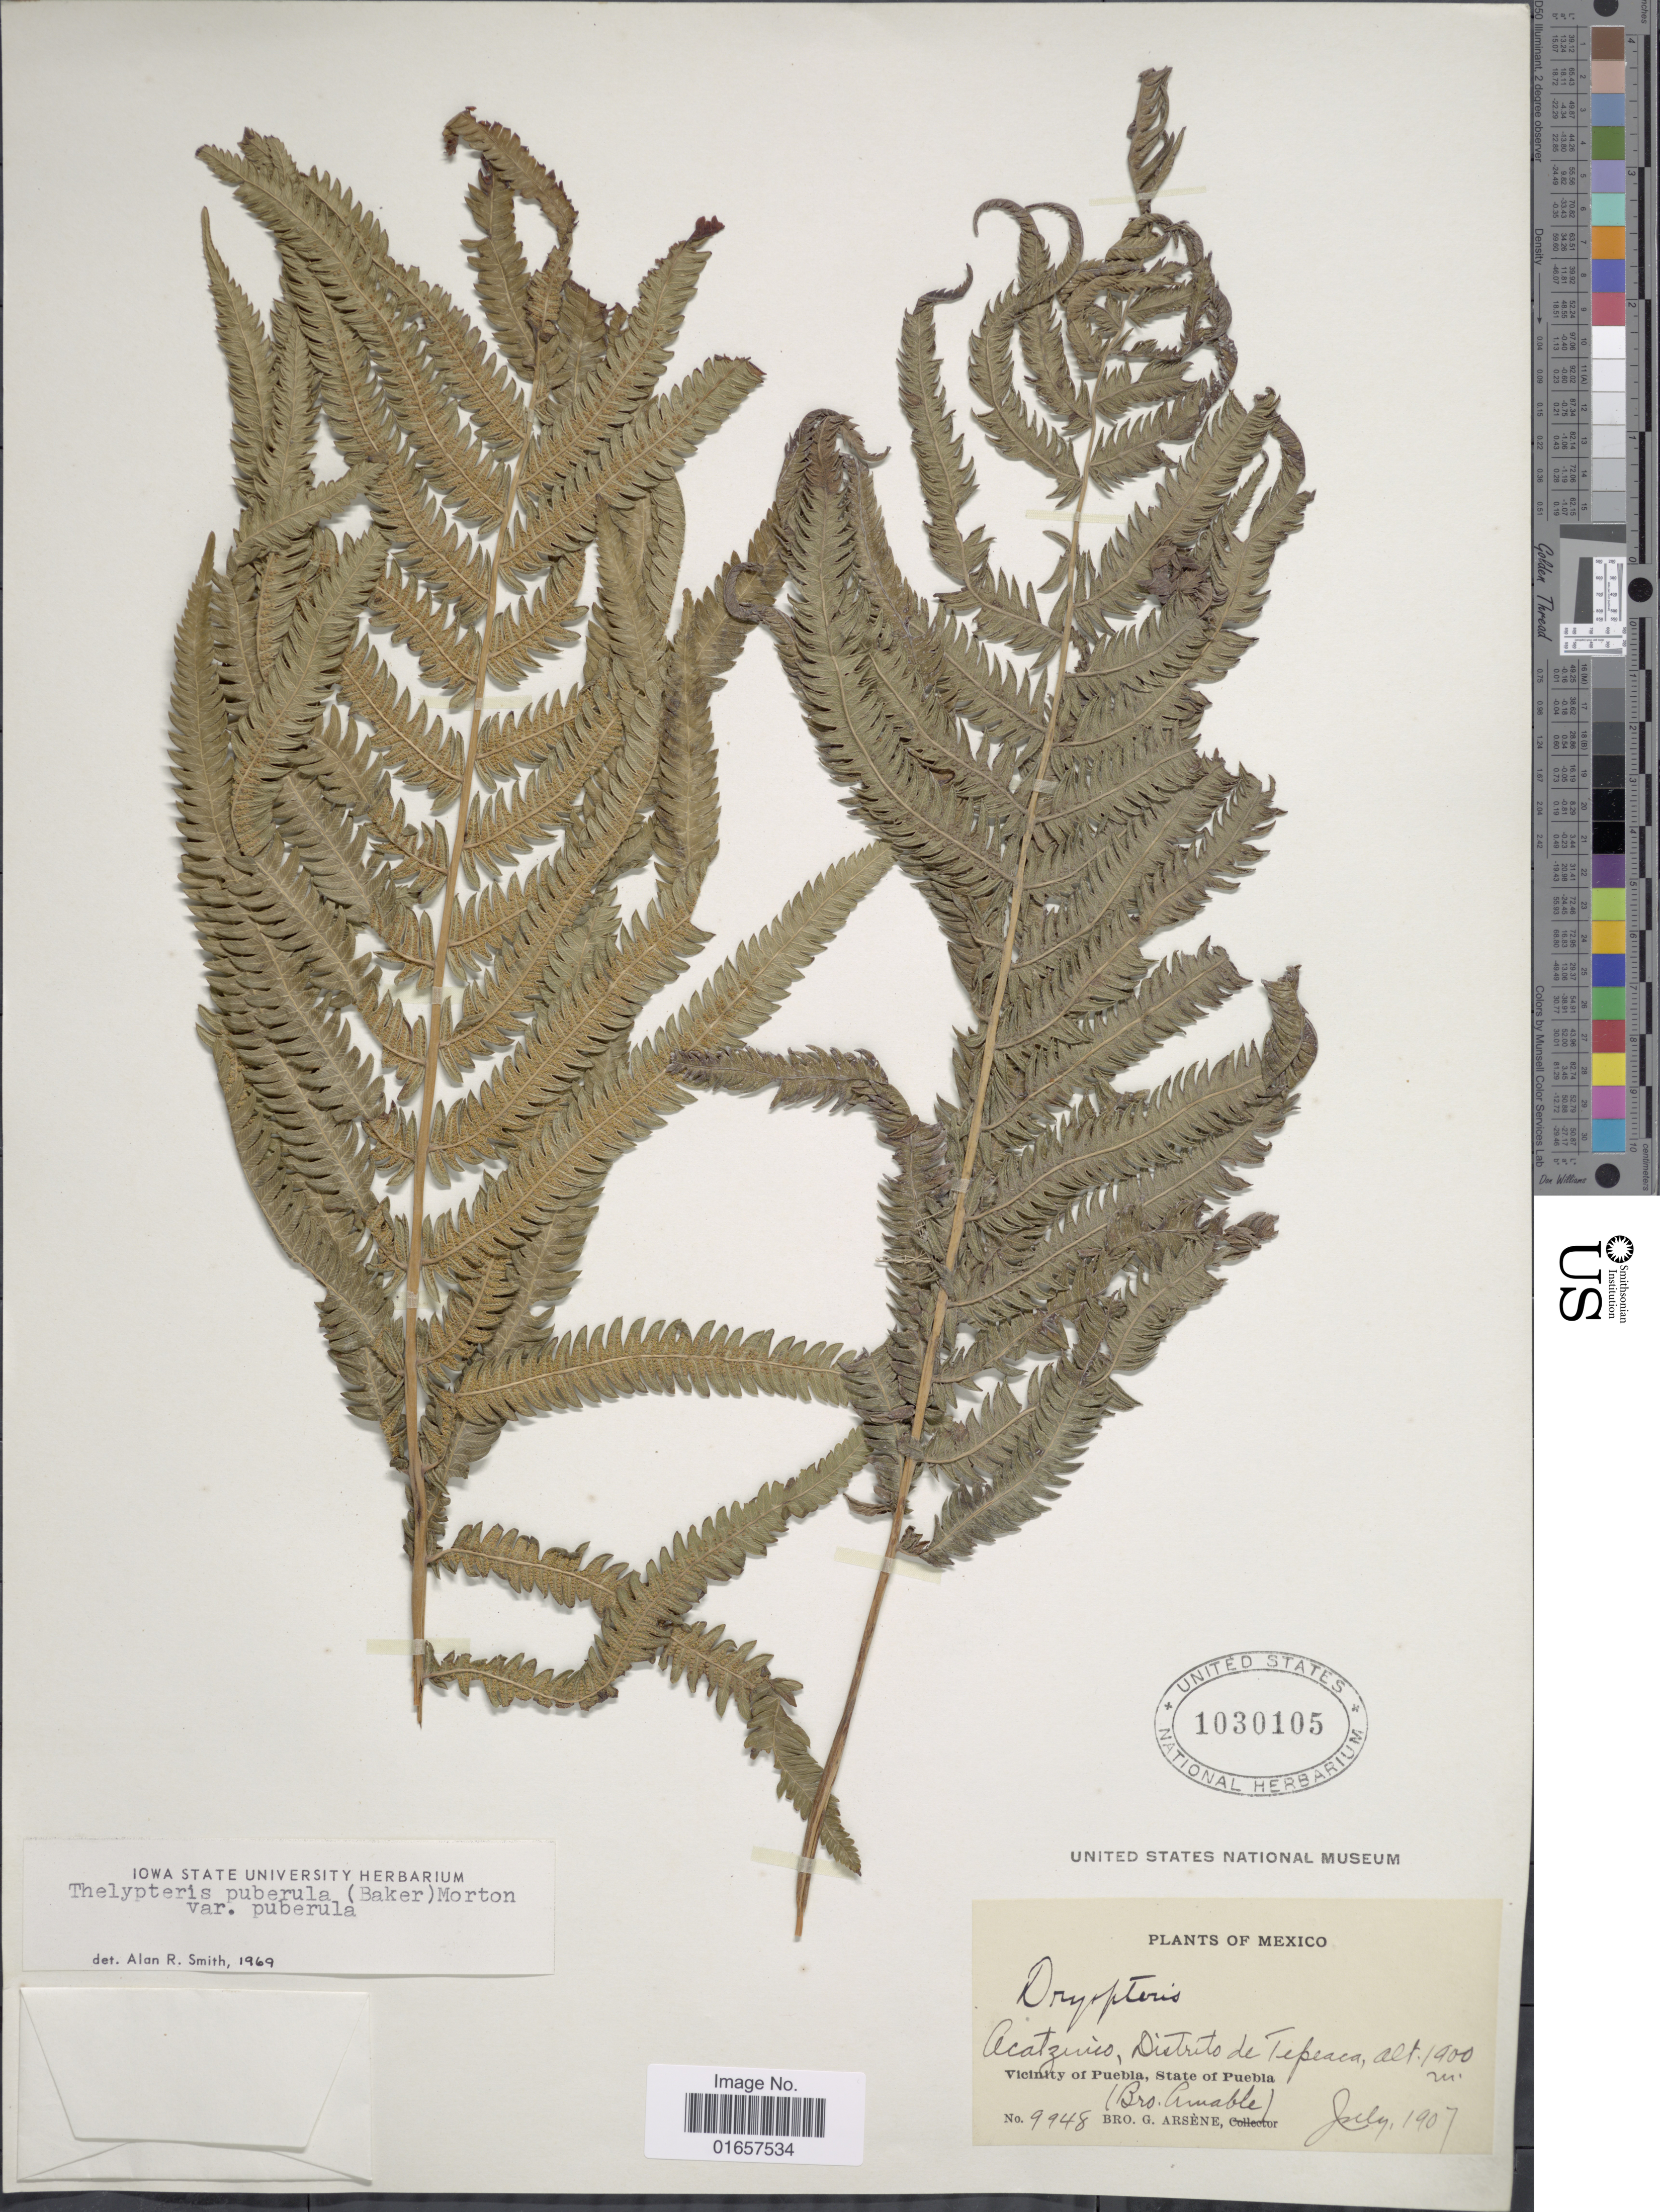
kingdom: Plantae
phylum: Tracheophyta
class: Polypodiopsida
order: Polypodiales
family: Thelypteridaceae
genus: Christella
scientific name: Christella puberula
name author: (Baker) Á. Löve & D. Löve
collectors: B. Amable & Bro. G. Arsène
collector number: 9948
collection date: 1907-07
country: Mexico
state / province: Puebla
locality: Mexico, Acatzuico, Distrito de Tepeaca, Vicinity of Puebla, Stat of Puebla.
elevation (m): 1900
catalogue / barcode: US 1030105